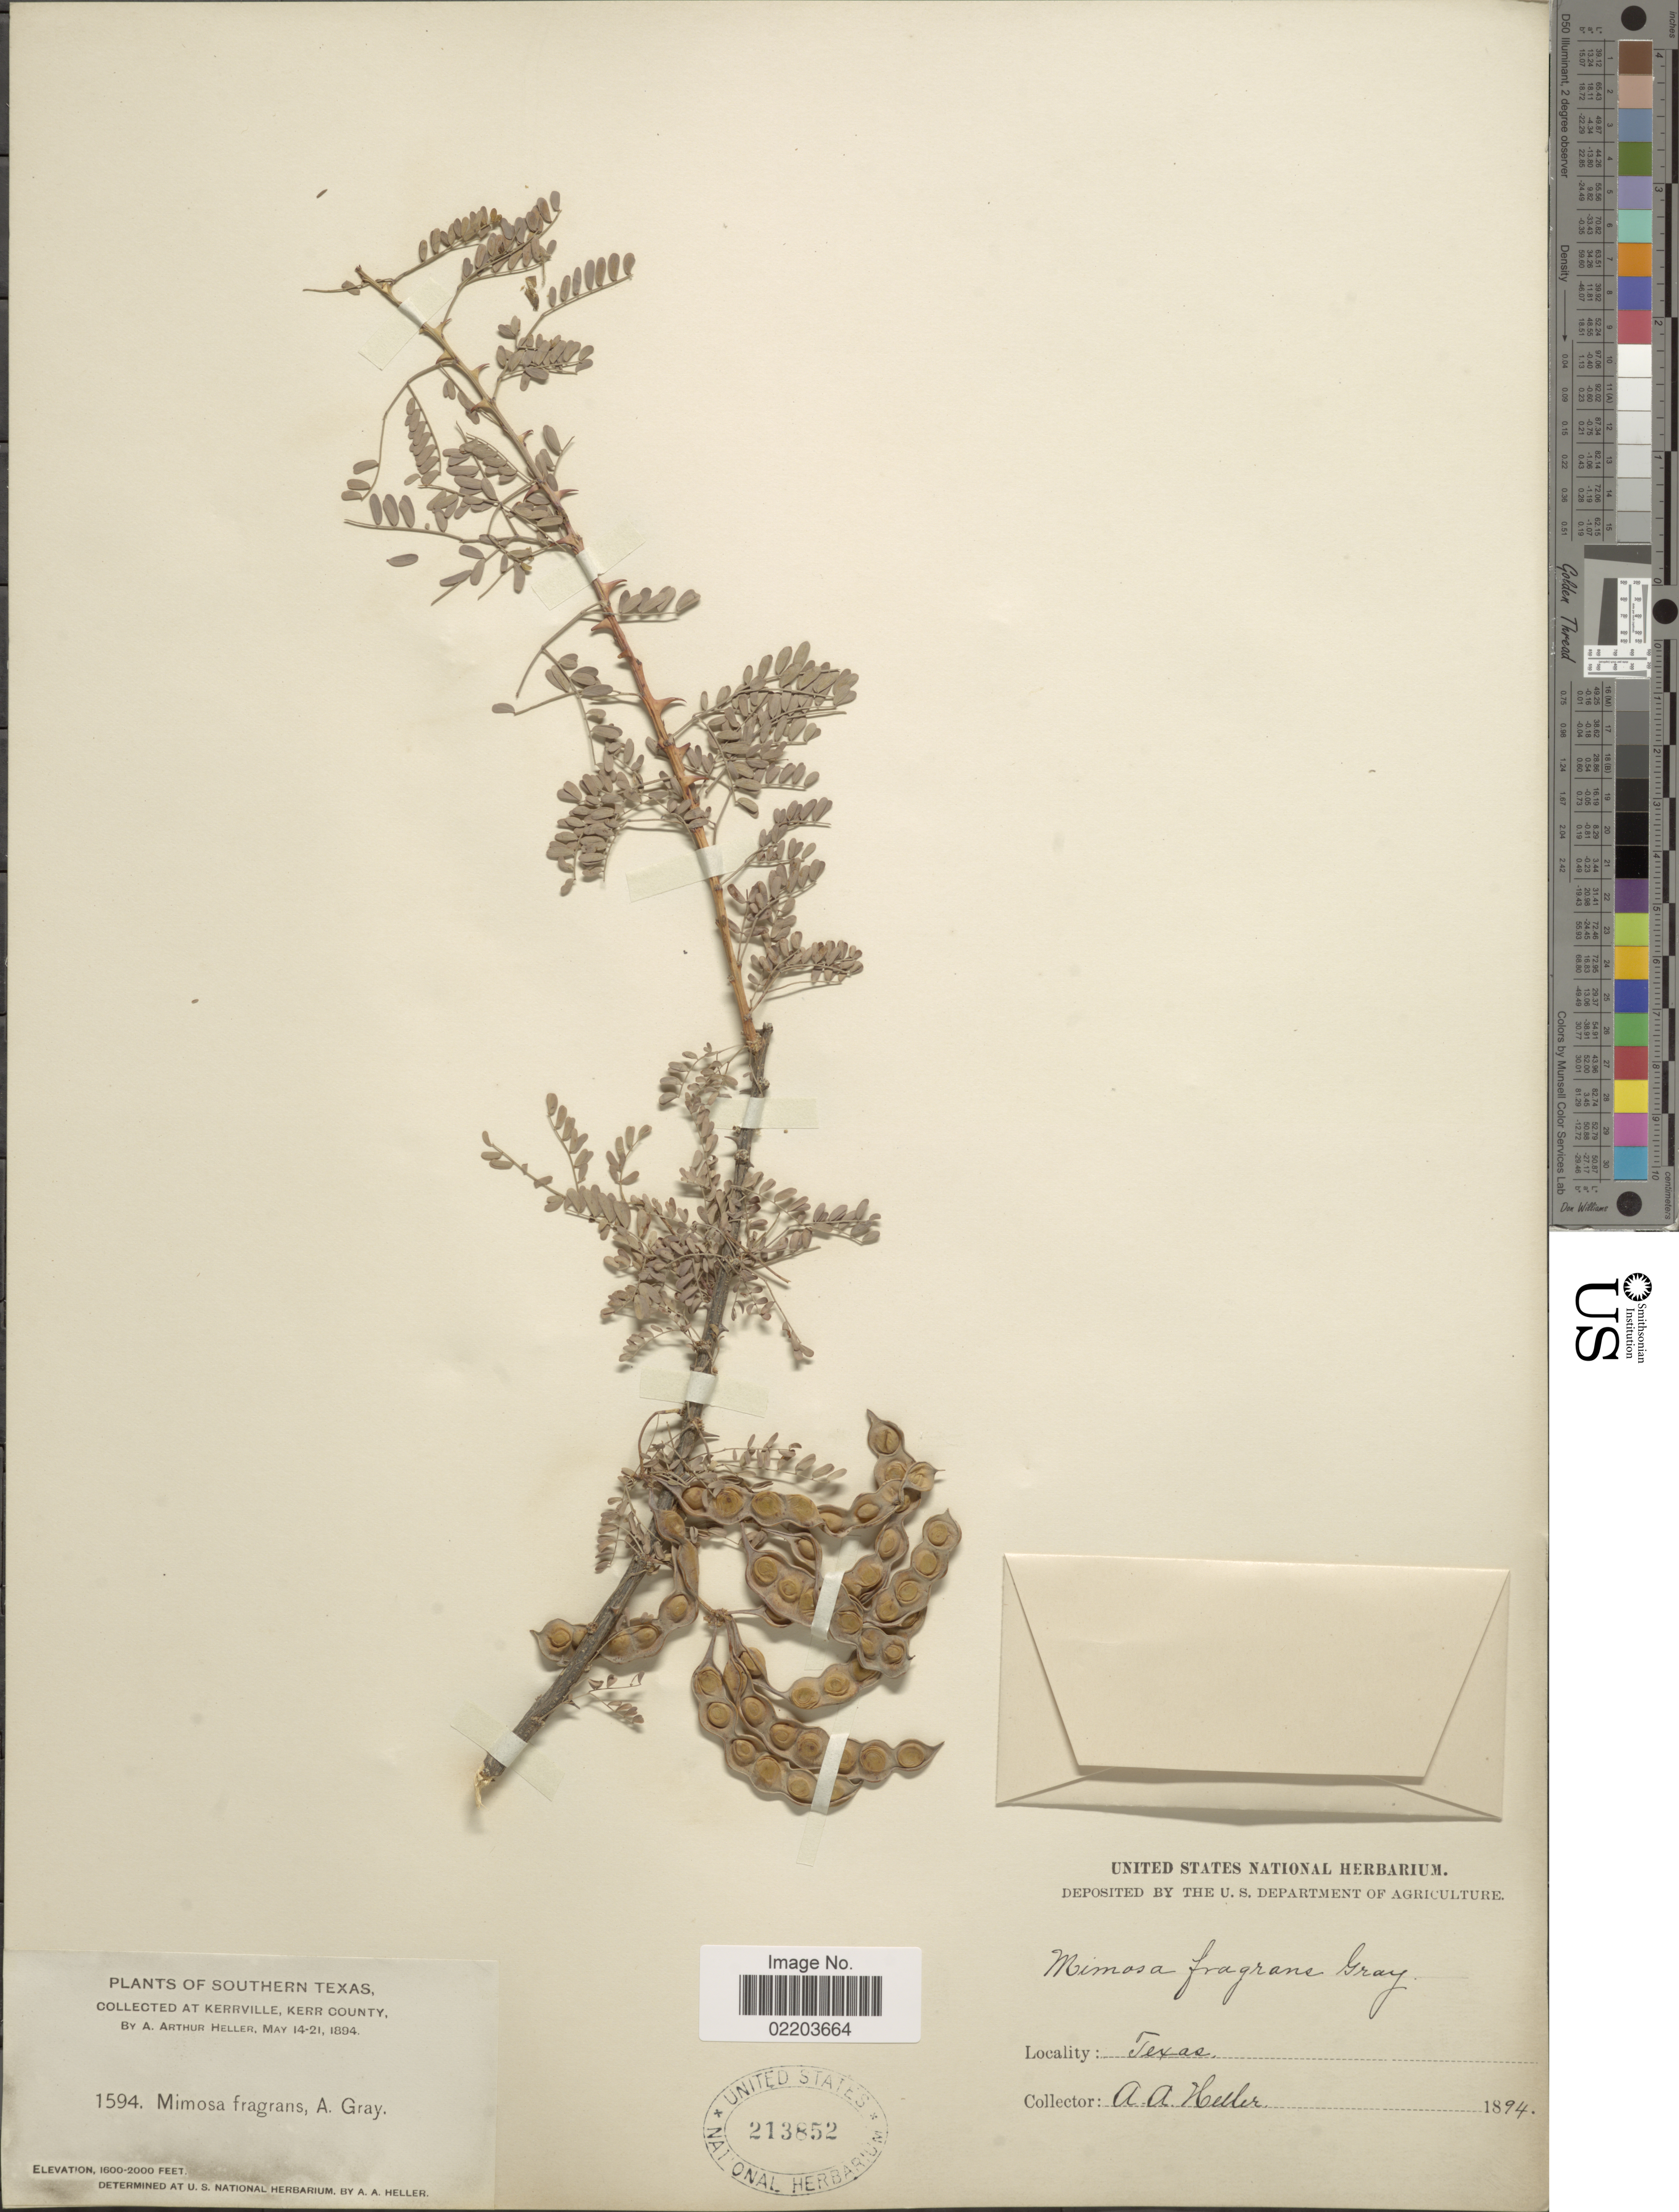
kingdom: Plantae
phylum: Tracheophyta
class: Magnoliopsida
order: Fabales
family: Fabaceae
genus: Mimosa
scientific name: Mimosa borealis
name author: A. Gray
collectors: A. A. Heller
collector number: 1594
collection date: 1894-05-14/1894-05-21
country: United States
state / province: Texas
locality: Southern Texas, At Kerrville, Kerr County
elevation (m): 488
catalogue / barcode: US 213852